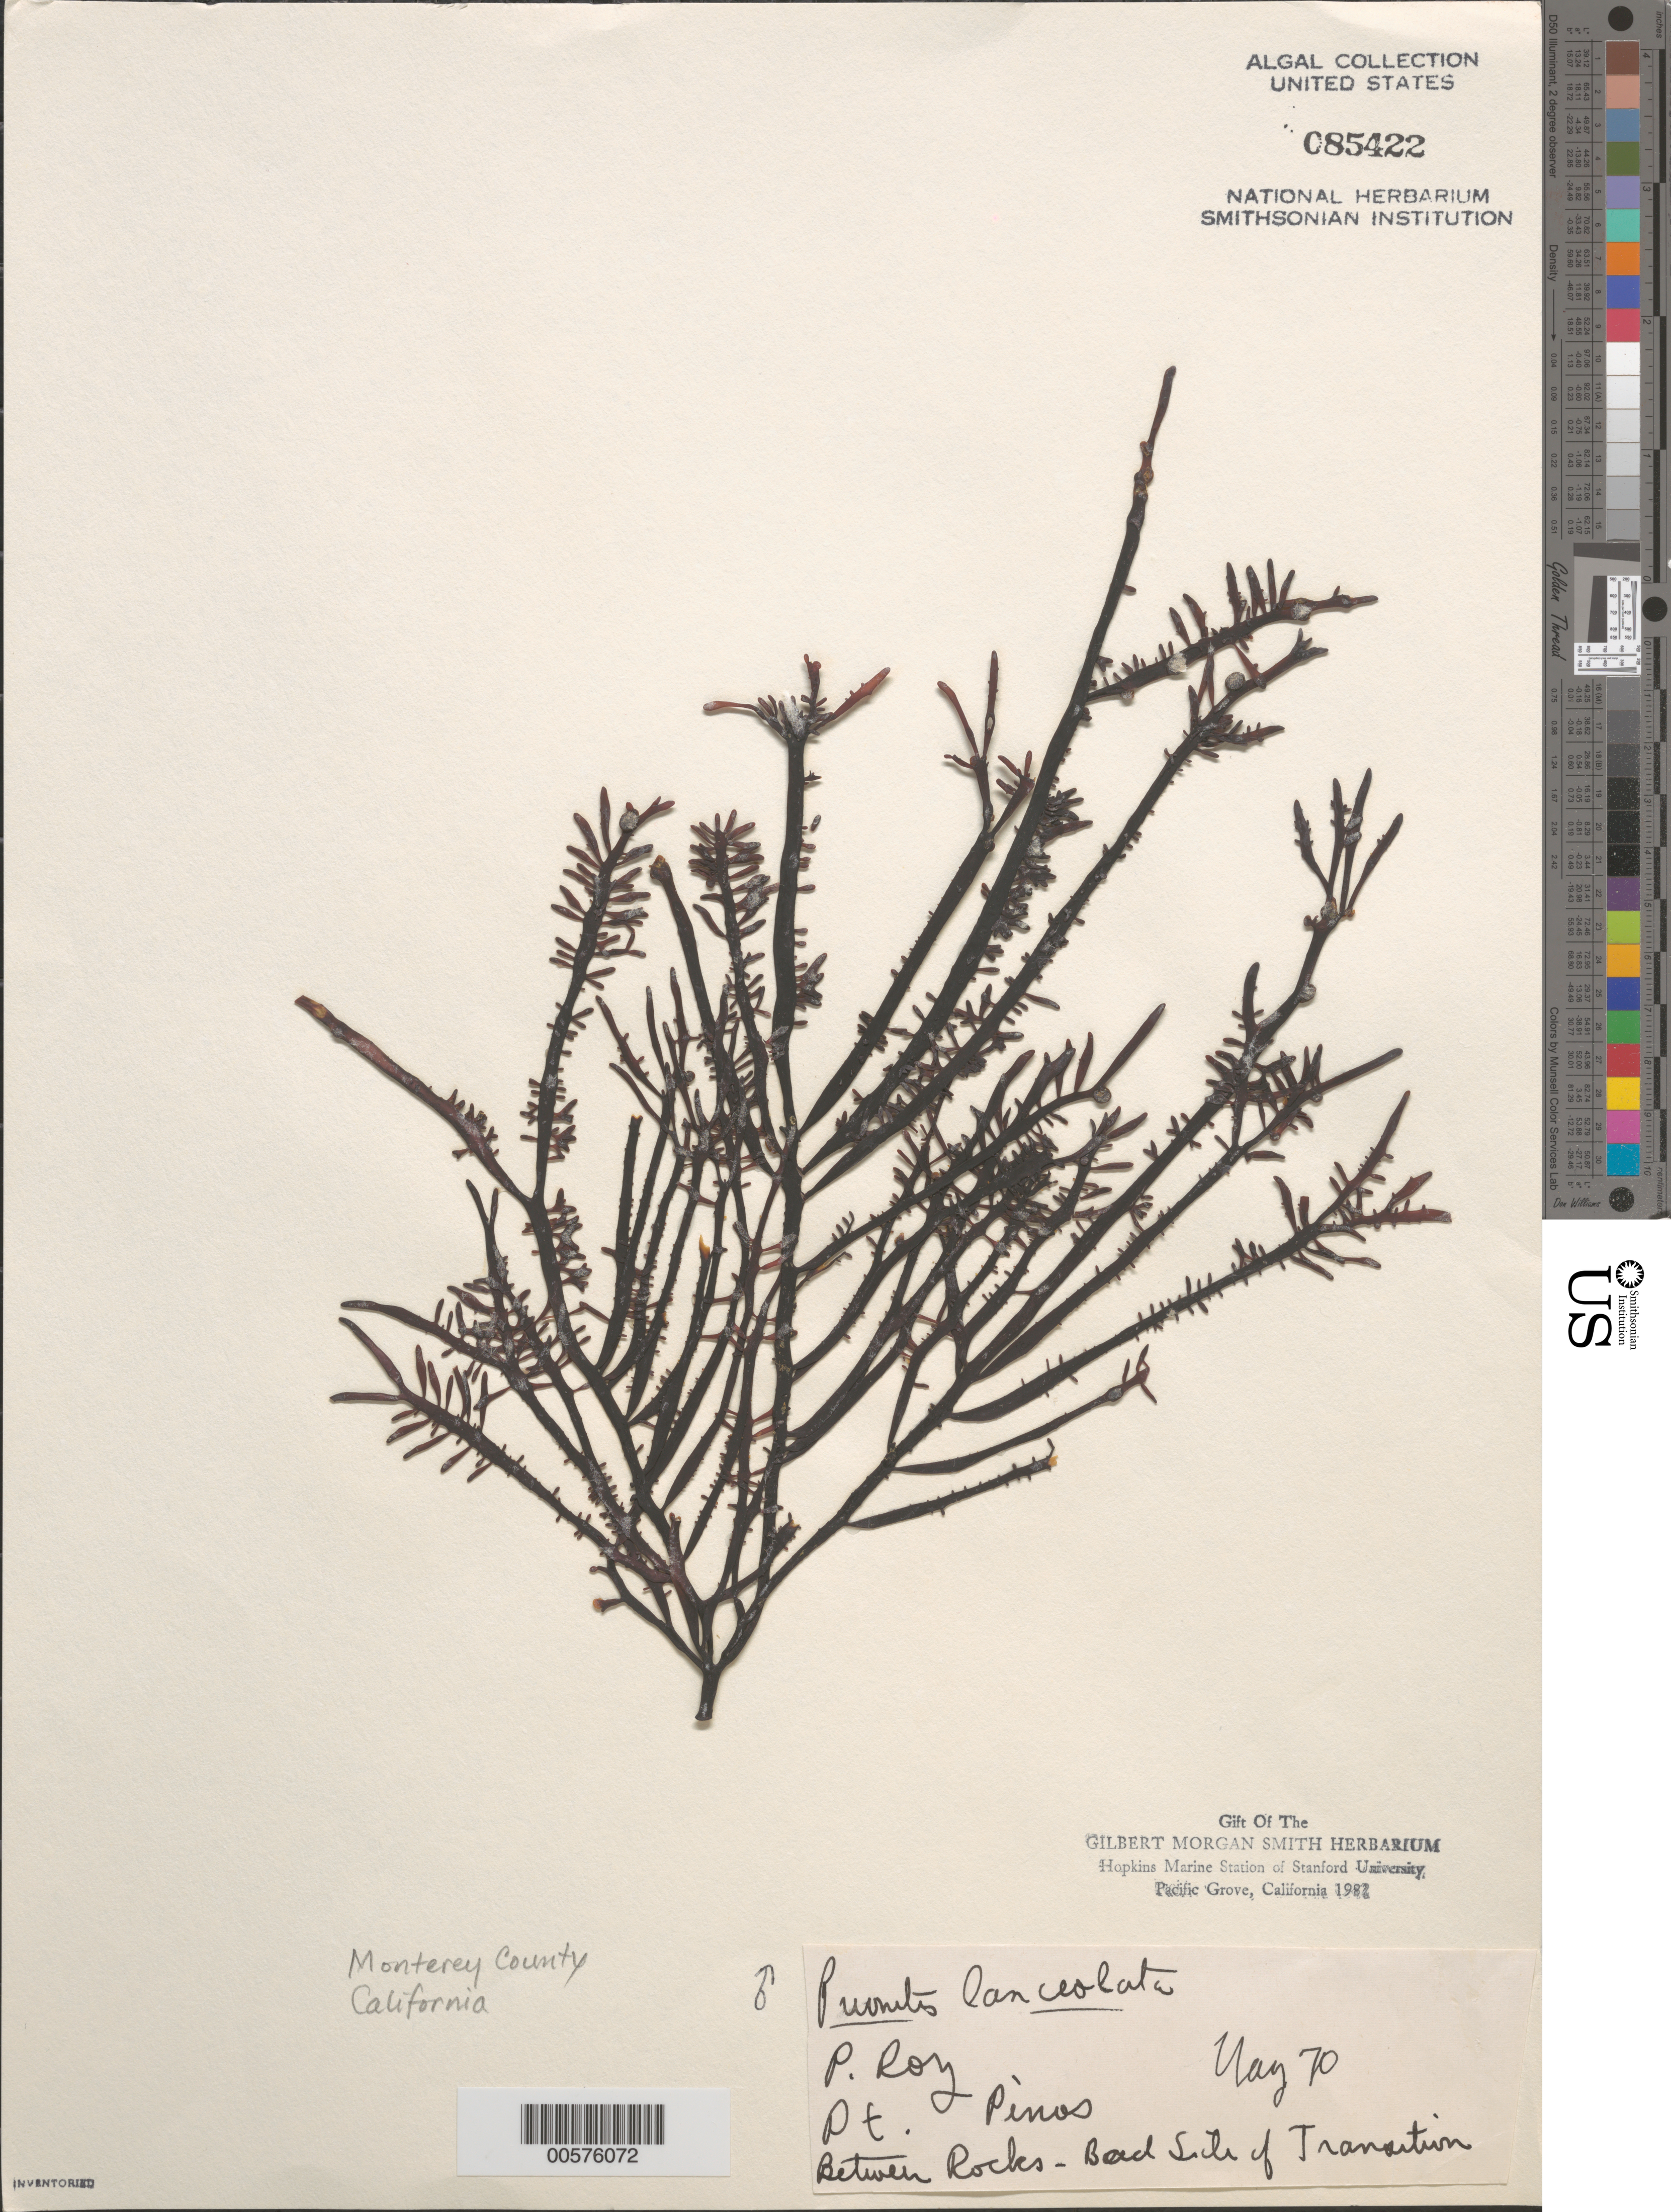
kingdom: Plantae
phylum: Rhodophyta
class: Florideophyceae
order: Cryptonemiales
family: Cryptonemiaceae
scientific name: Prionitis lanceolata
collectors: P. Roy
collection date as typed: May 1970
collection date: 1970-05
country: United States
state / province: California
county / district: Monterey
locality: Point Pinos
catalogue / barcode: US 85422